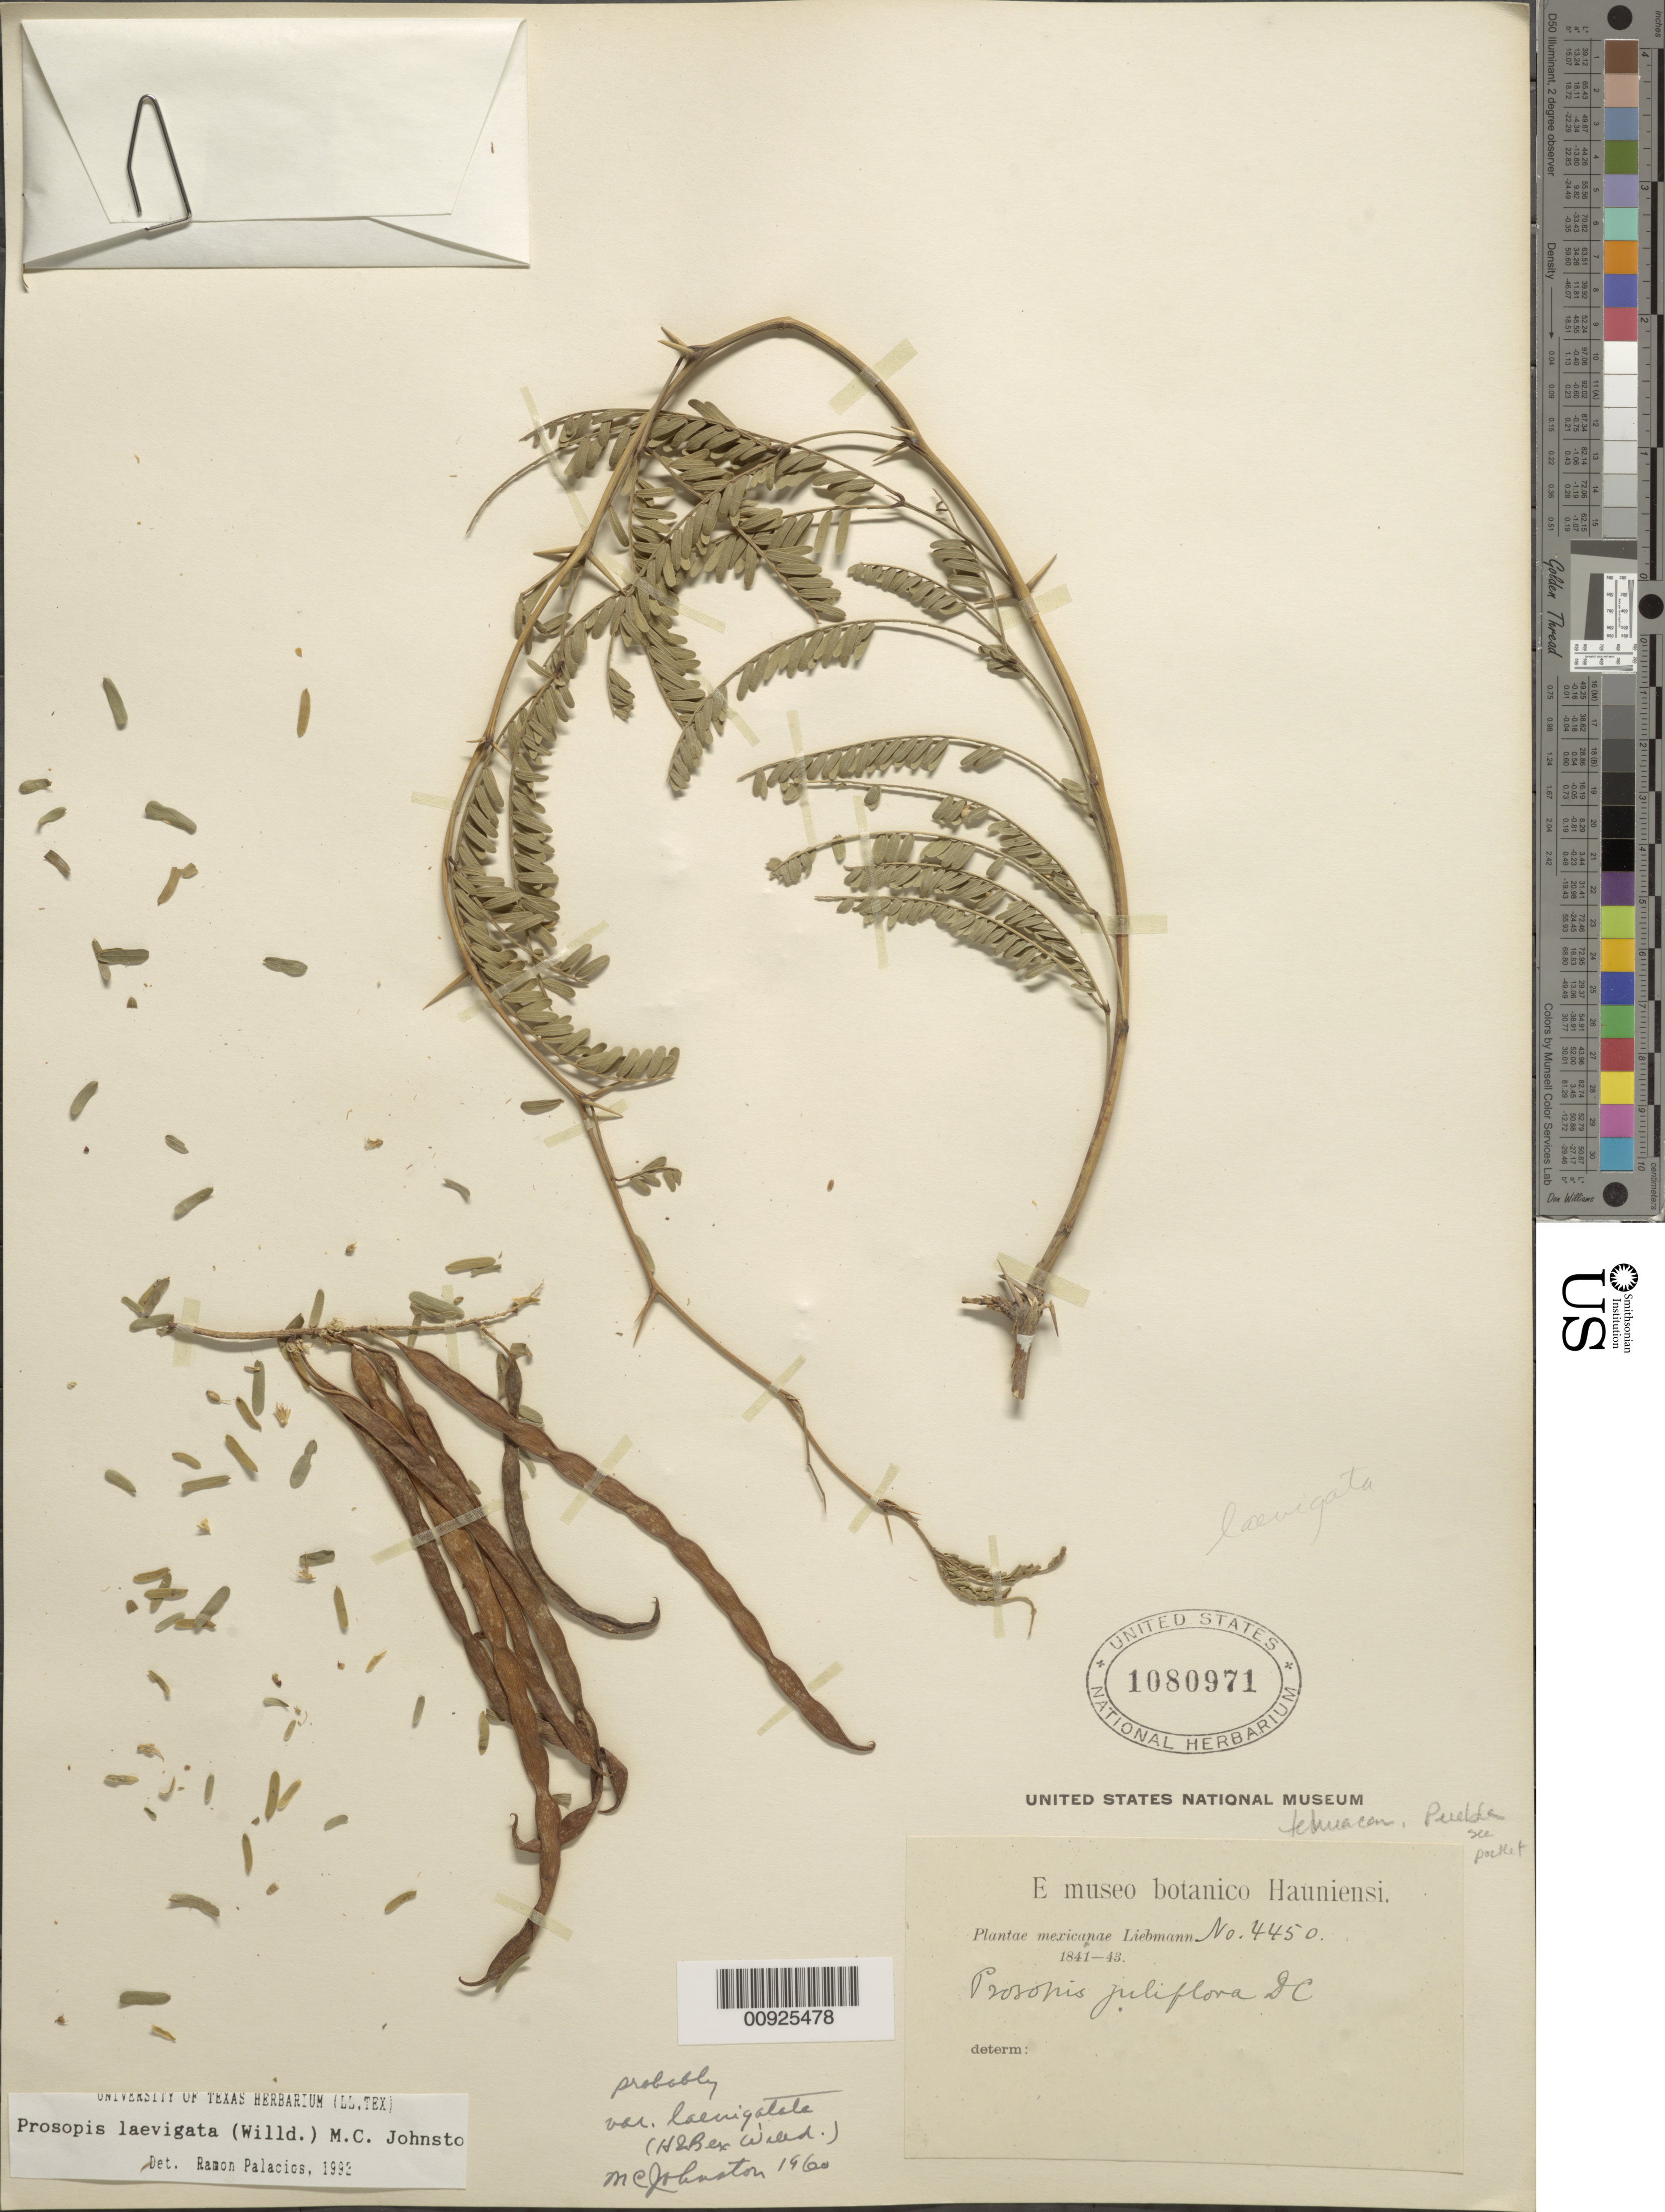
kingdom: Plantae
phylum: Tracheophyta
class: Magnoliopsida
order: Fabales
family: Fabaceae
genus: Neltuma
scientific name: Neltuma laevigata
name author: (Humb. & Bonpl. ex Willd.) Britton & Rose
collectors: F. M. Liebmann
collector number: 4450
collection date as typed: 1841 to -- --- 1843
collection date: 1841/1843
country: Mexico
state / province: Puebla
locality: Tehuacan.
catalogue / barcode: US 1080971